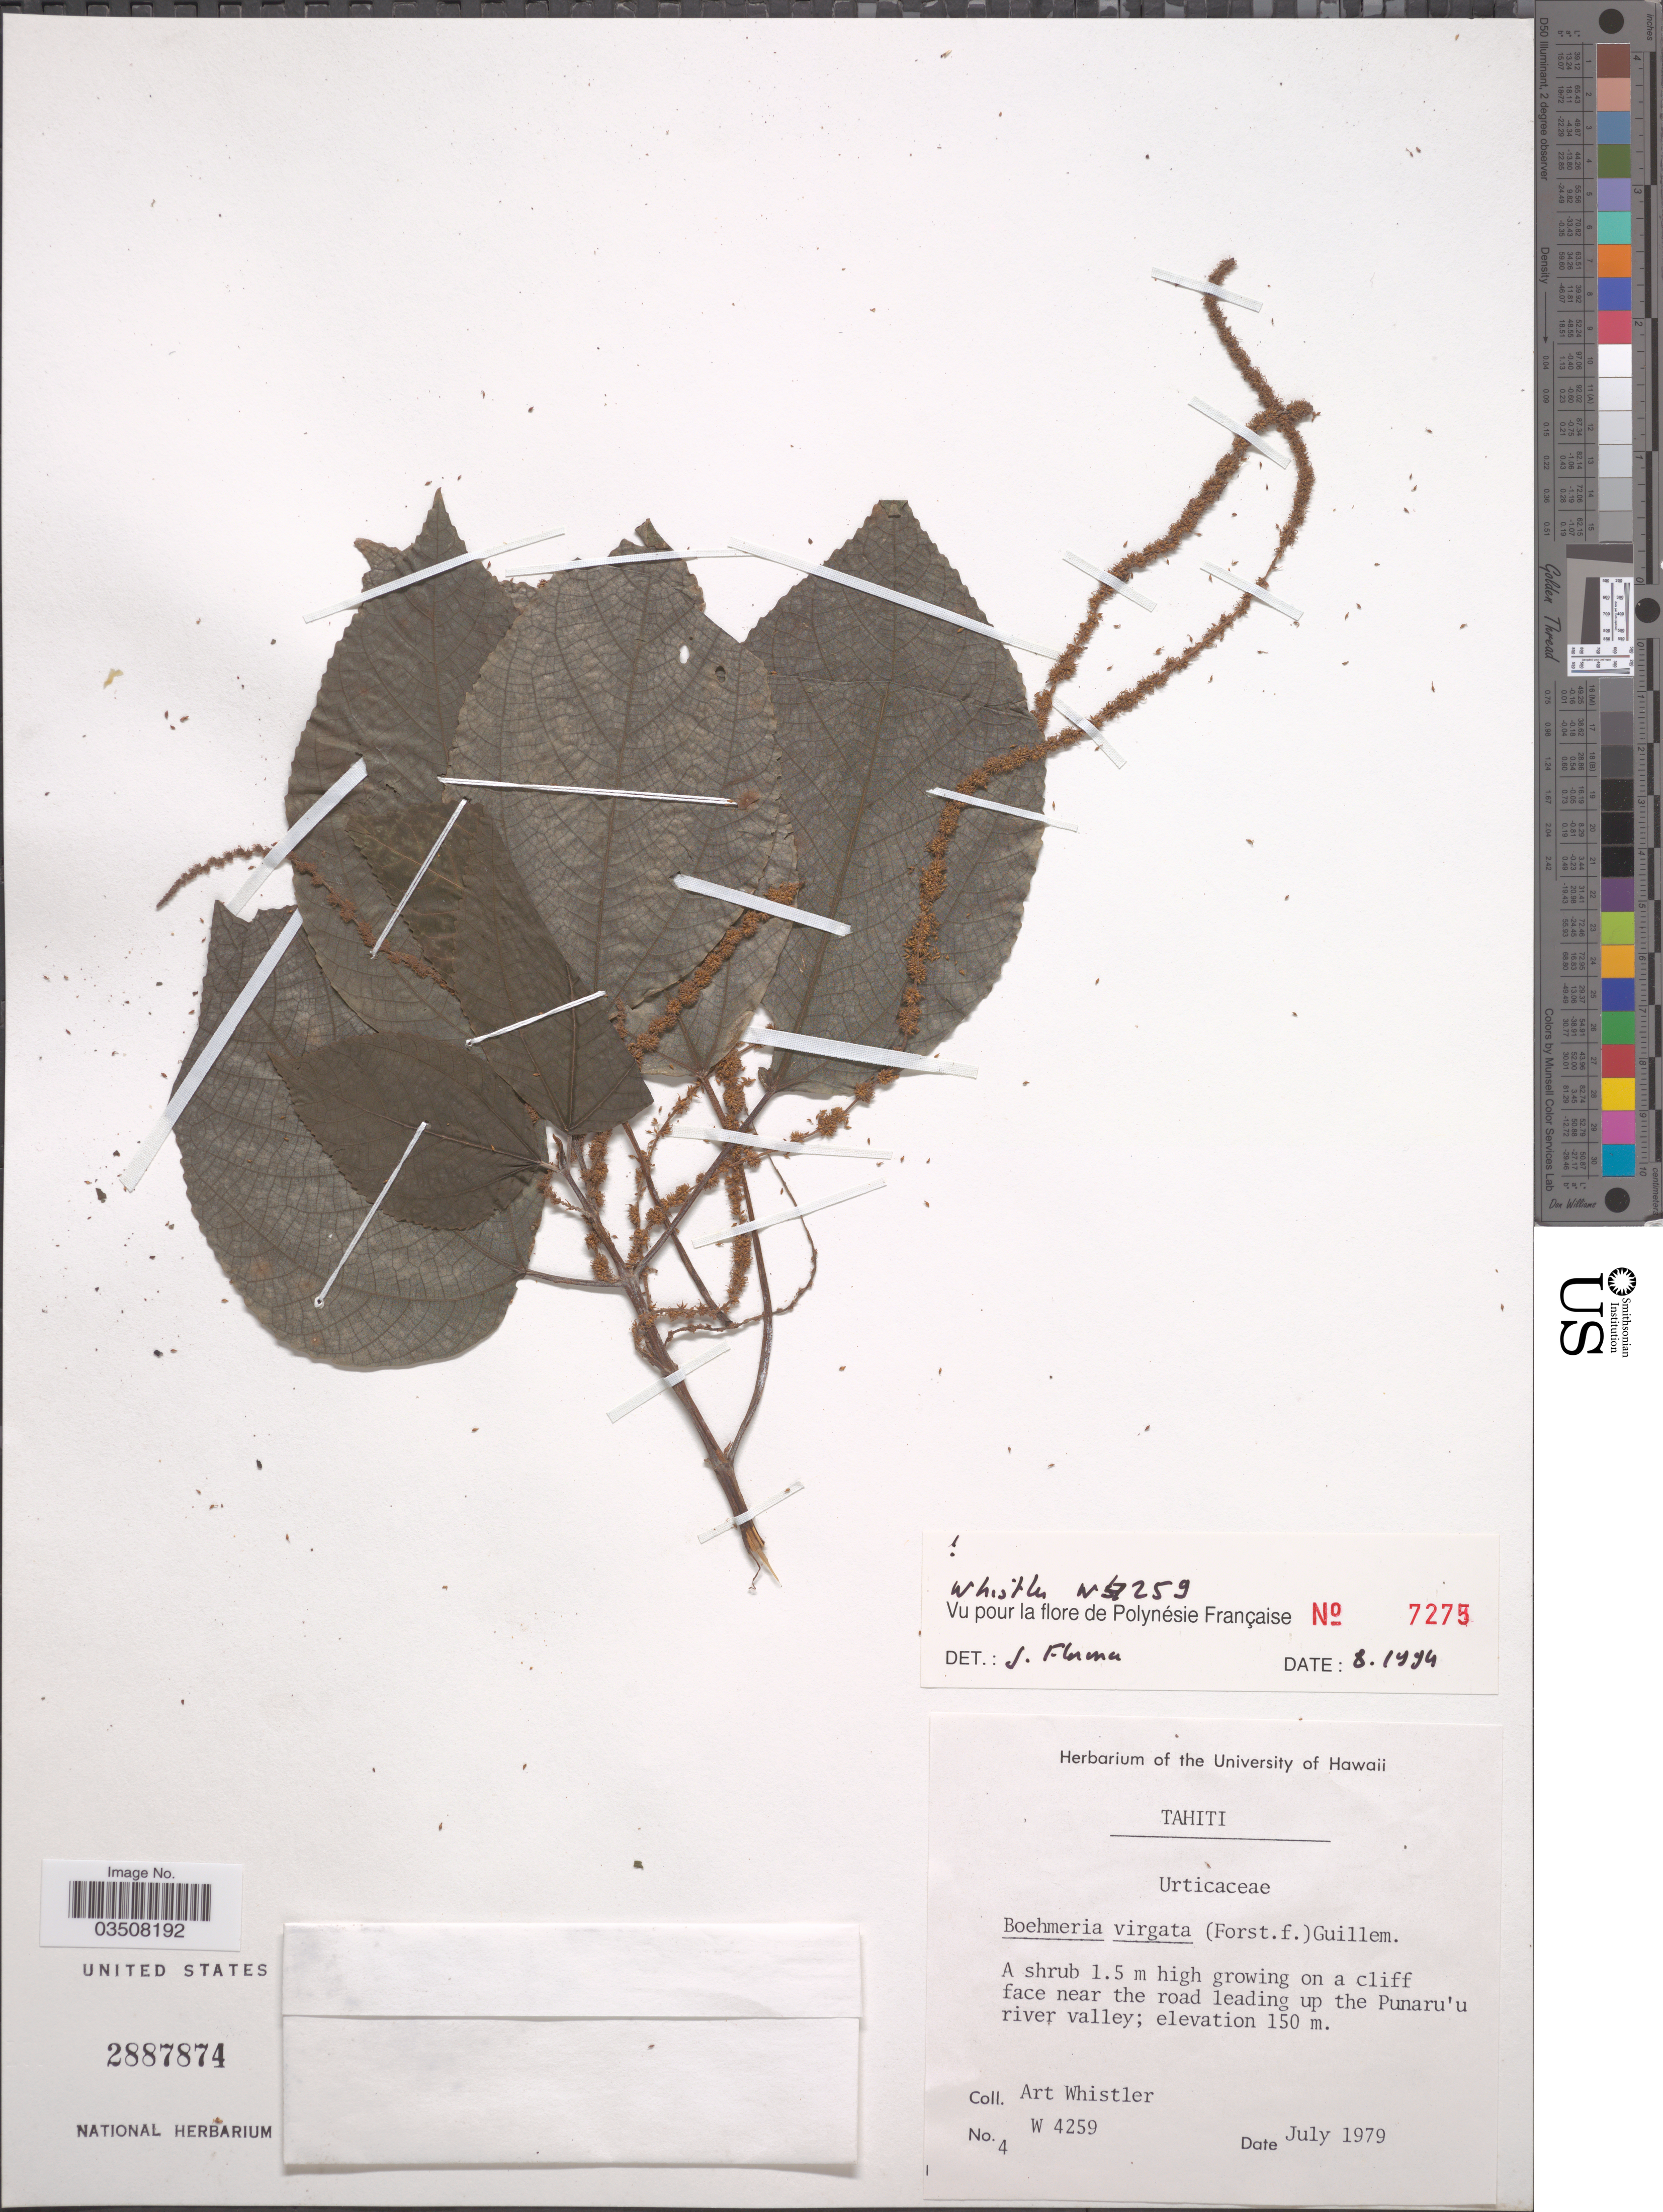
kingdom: Plantae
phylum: Tracheophyta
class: Magnoliopsida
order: Rosales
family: Urticaceae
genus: Boehmeria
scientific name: Boehmeria virgata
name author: (G. Forst.) Guill.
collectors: A. Whistler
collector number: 4W4259*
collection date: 1979-07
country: French Polynesia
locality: Tahiti, on a cliff face near the road leading up the Punaru'u river valley.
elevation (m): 150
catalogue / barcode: US 2887874